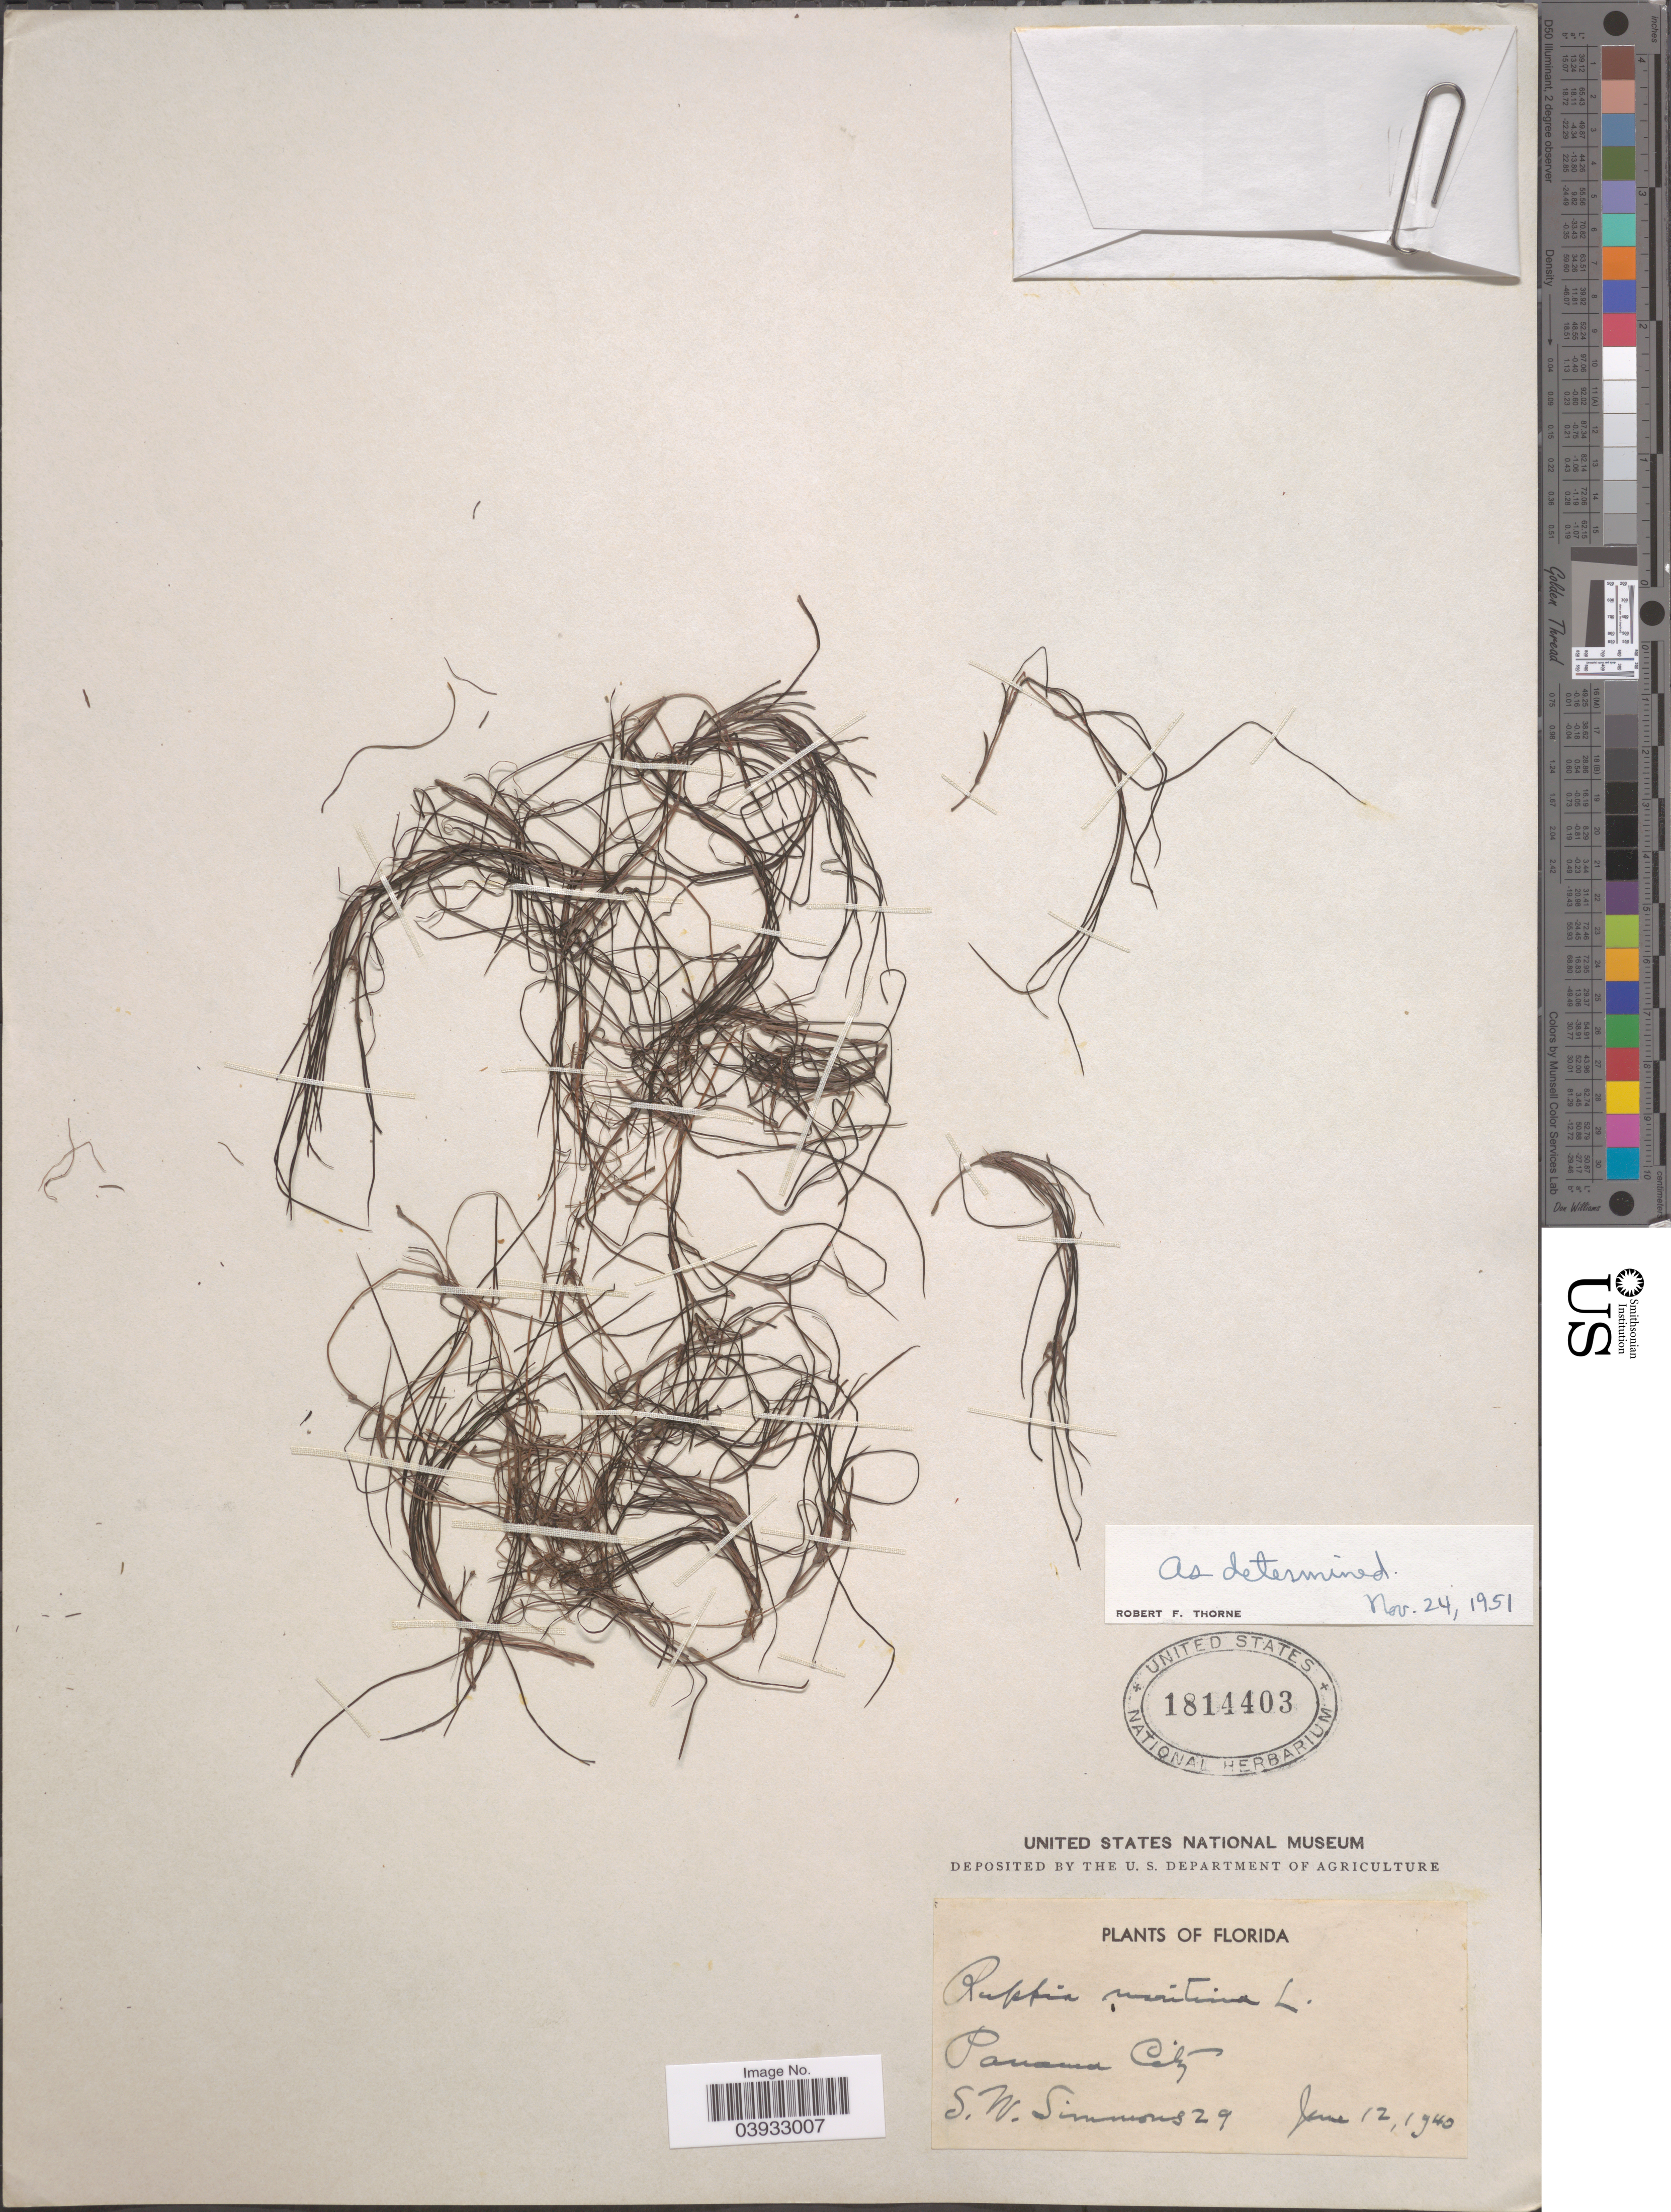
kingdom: Plantae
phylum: Tracheophyta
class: Liliopsida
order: Alismatales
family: Ruppiaceae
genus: Ruppia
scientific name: Ruppia maritima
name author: L.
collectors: S. Simmons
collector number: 29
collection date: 1940-06-12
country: United States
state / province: Florida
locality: Panama City.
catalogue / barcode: US 1814403